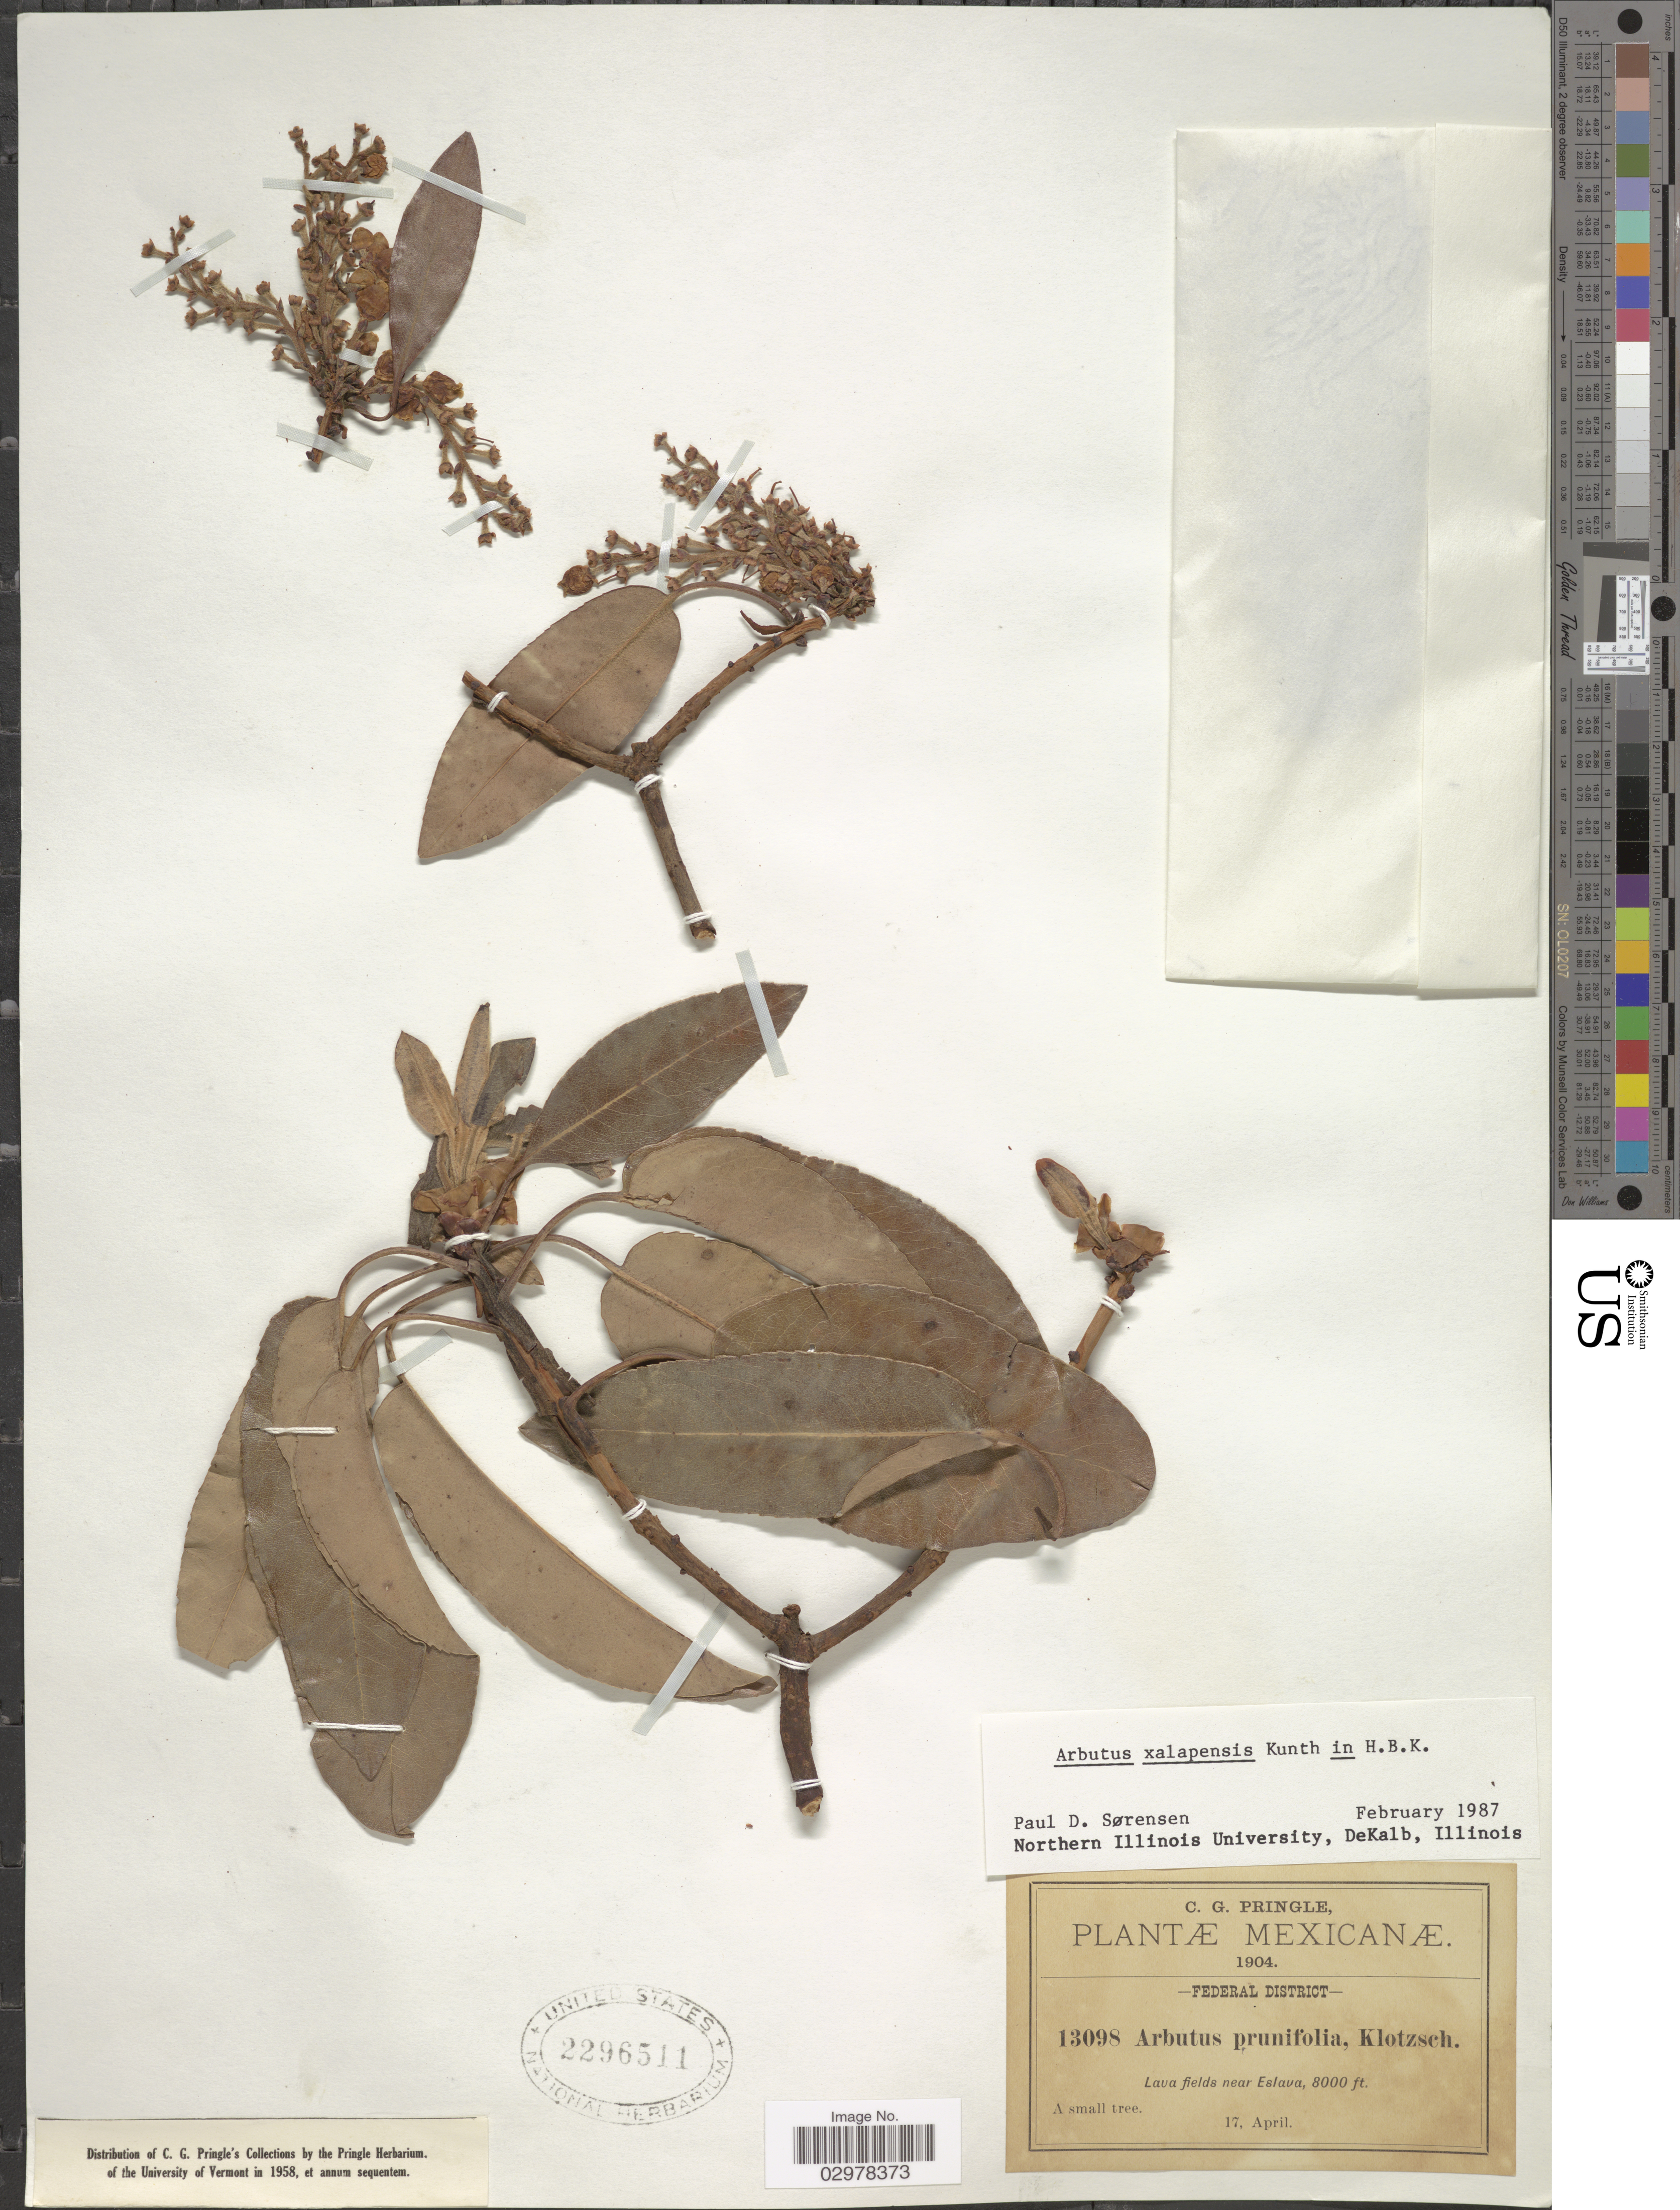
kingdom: Plantae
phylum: Tracheophyta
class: Magnoliopsida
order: Ericales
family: Ericaceae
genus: Arbutus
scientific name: Arbutus xalapensis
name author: Kunth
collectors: C. G. Pringle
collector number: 13098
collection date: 1904-04-17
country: Mexico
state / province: Distrito Federal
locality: Federal District, Lava fields near Eslava.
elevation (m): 2438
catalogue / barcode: US 2296511